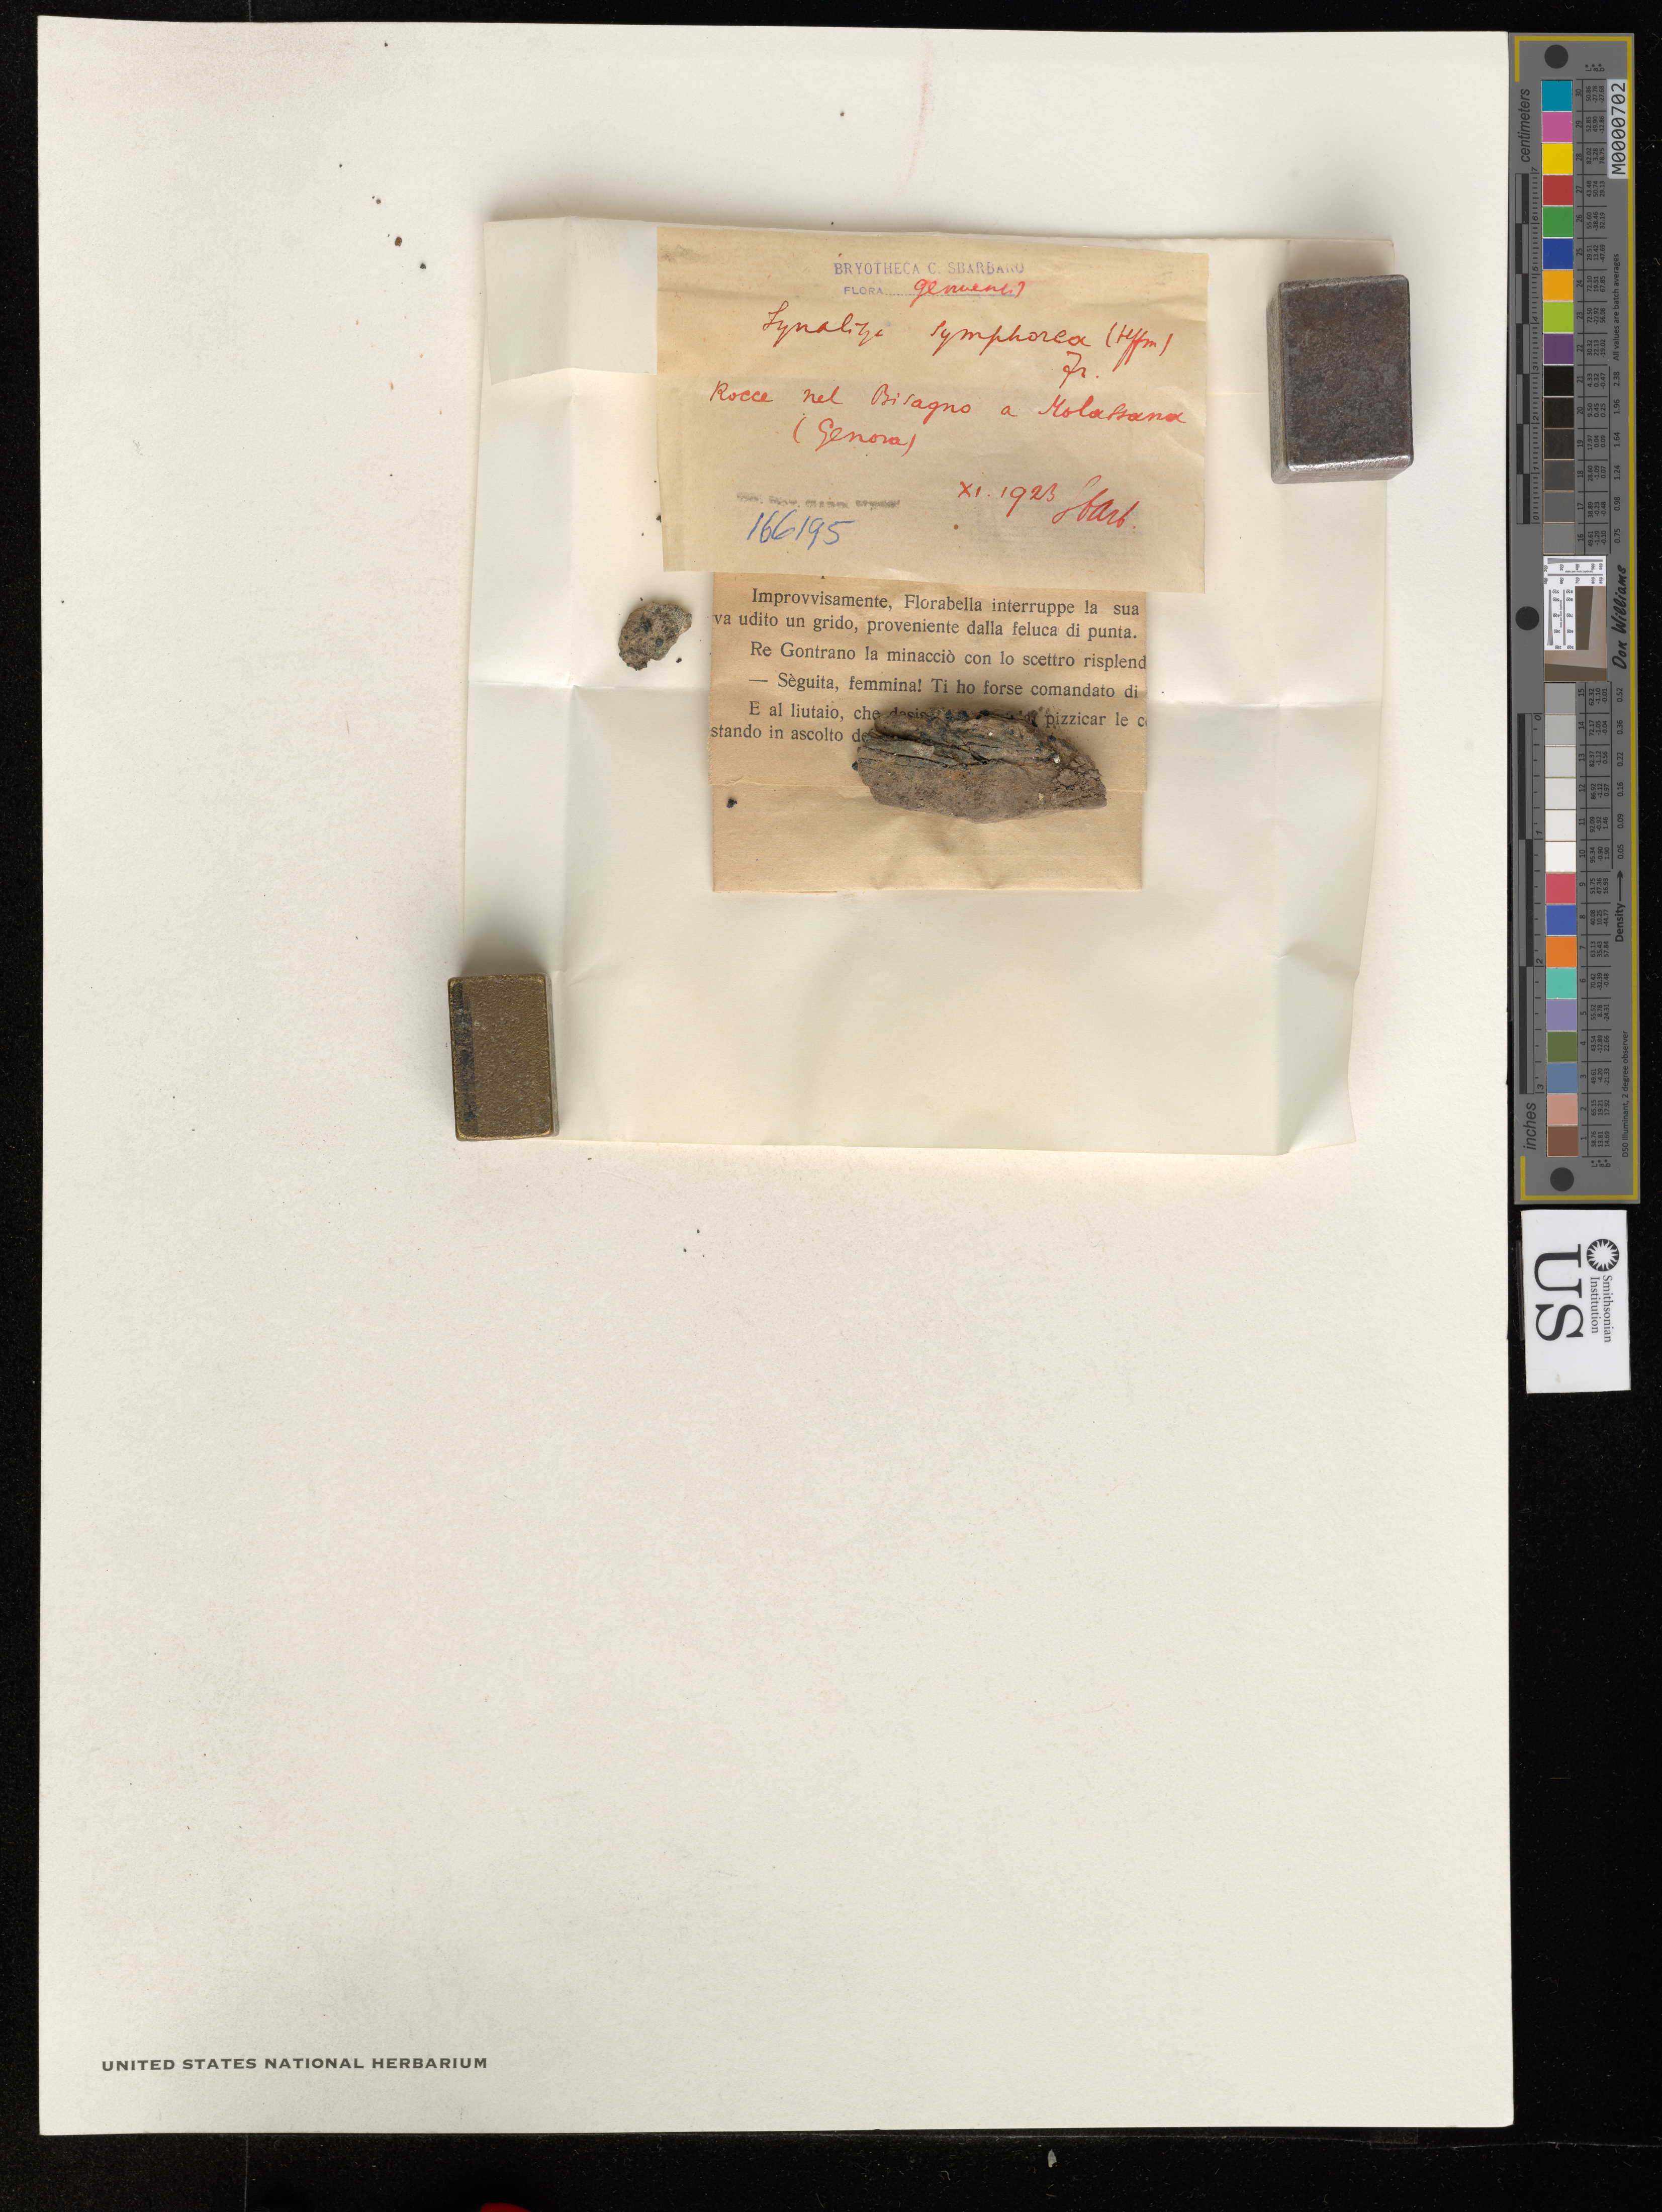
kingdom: Fungi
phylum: Ascomycota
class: Lichinomycetes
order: Lichinales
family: Lichinaceae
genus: Synalissa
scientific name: Synalissa symphorea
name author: (Ach.) Nyl.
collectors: C. Sbarbaro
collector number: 166195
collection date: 1923-11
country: Italy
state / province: Liguria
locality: Genova. Val Bisagno.